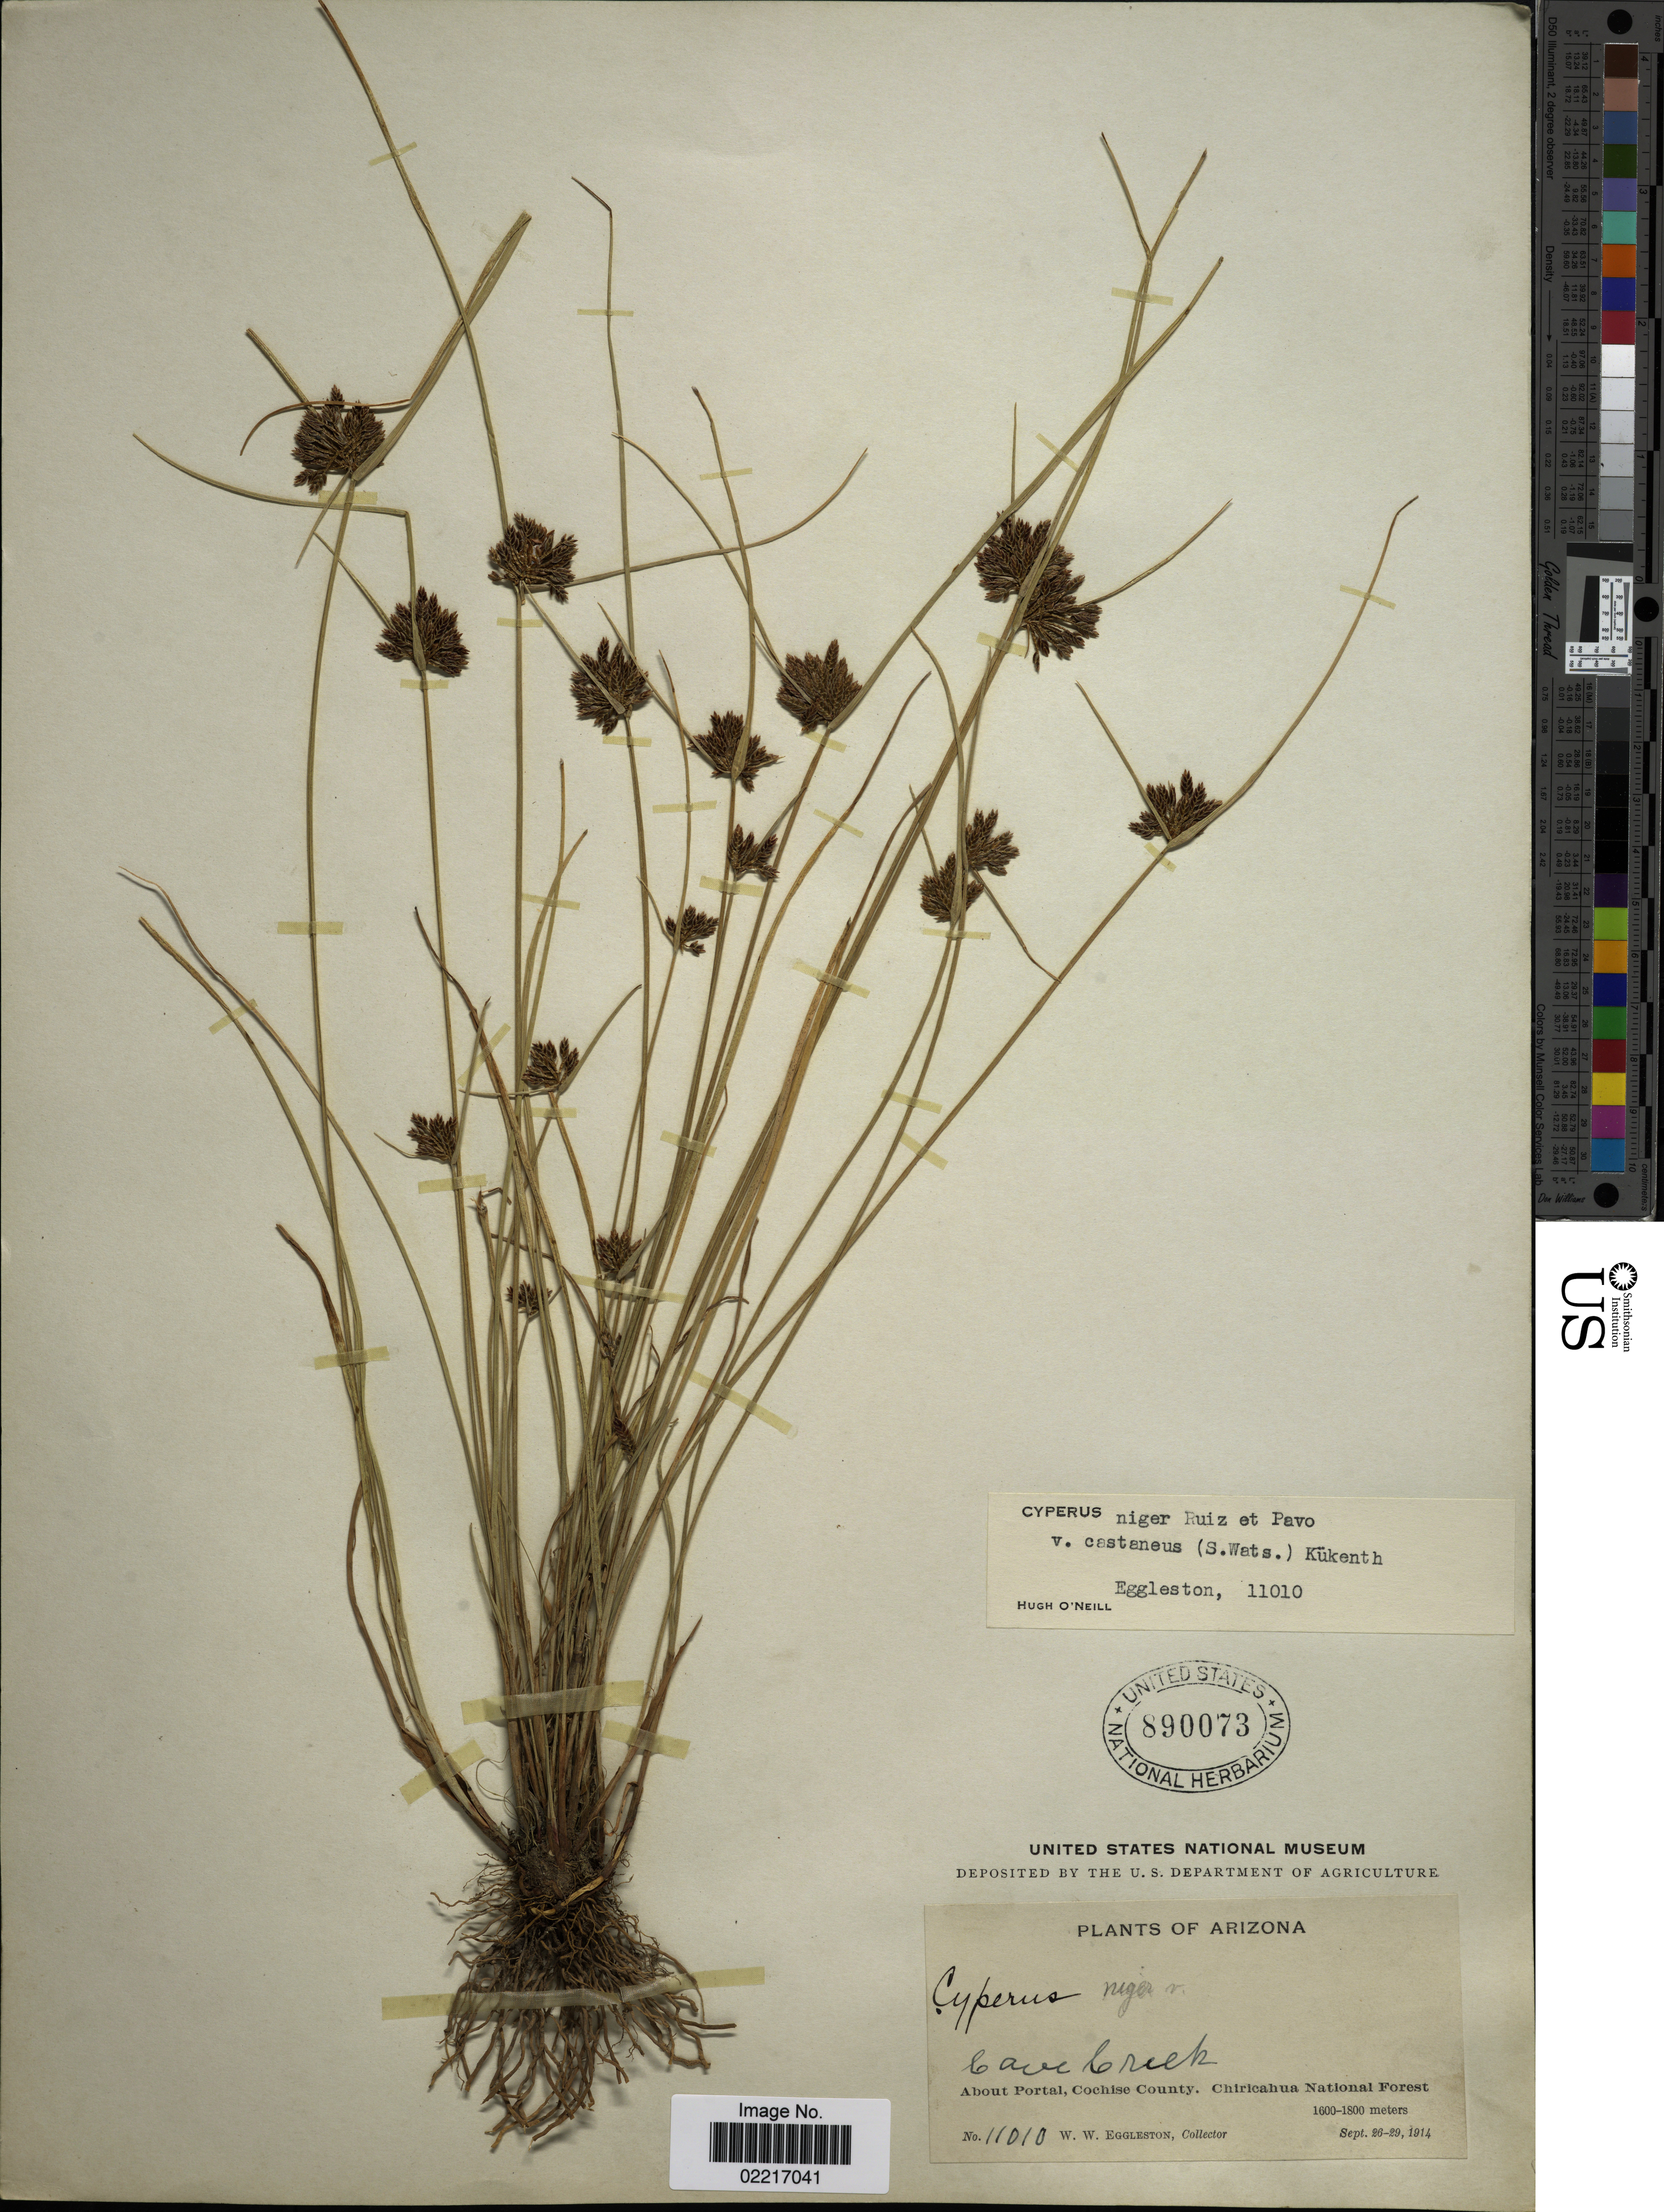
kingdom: Plantae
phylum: Tracheophyta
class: Liliopsida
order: Poales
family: Cyperaceae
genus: Cyperus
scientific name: Cyperus niger var. capitatus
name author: (Britton) O'Neill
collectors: W. W. Eggleston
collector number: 11010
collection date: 1914-09-26/1914-09-29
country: United States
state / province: Arizona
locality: Cave Creek, about Portal, Cochise County, Chiricahua National Forest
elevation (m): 1600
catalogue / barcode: US 890073